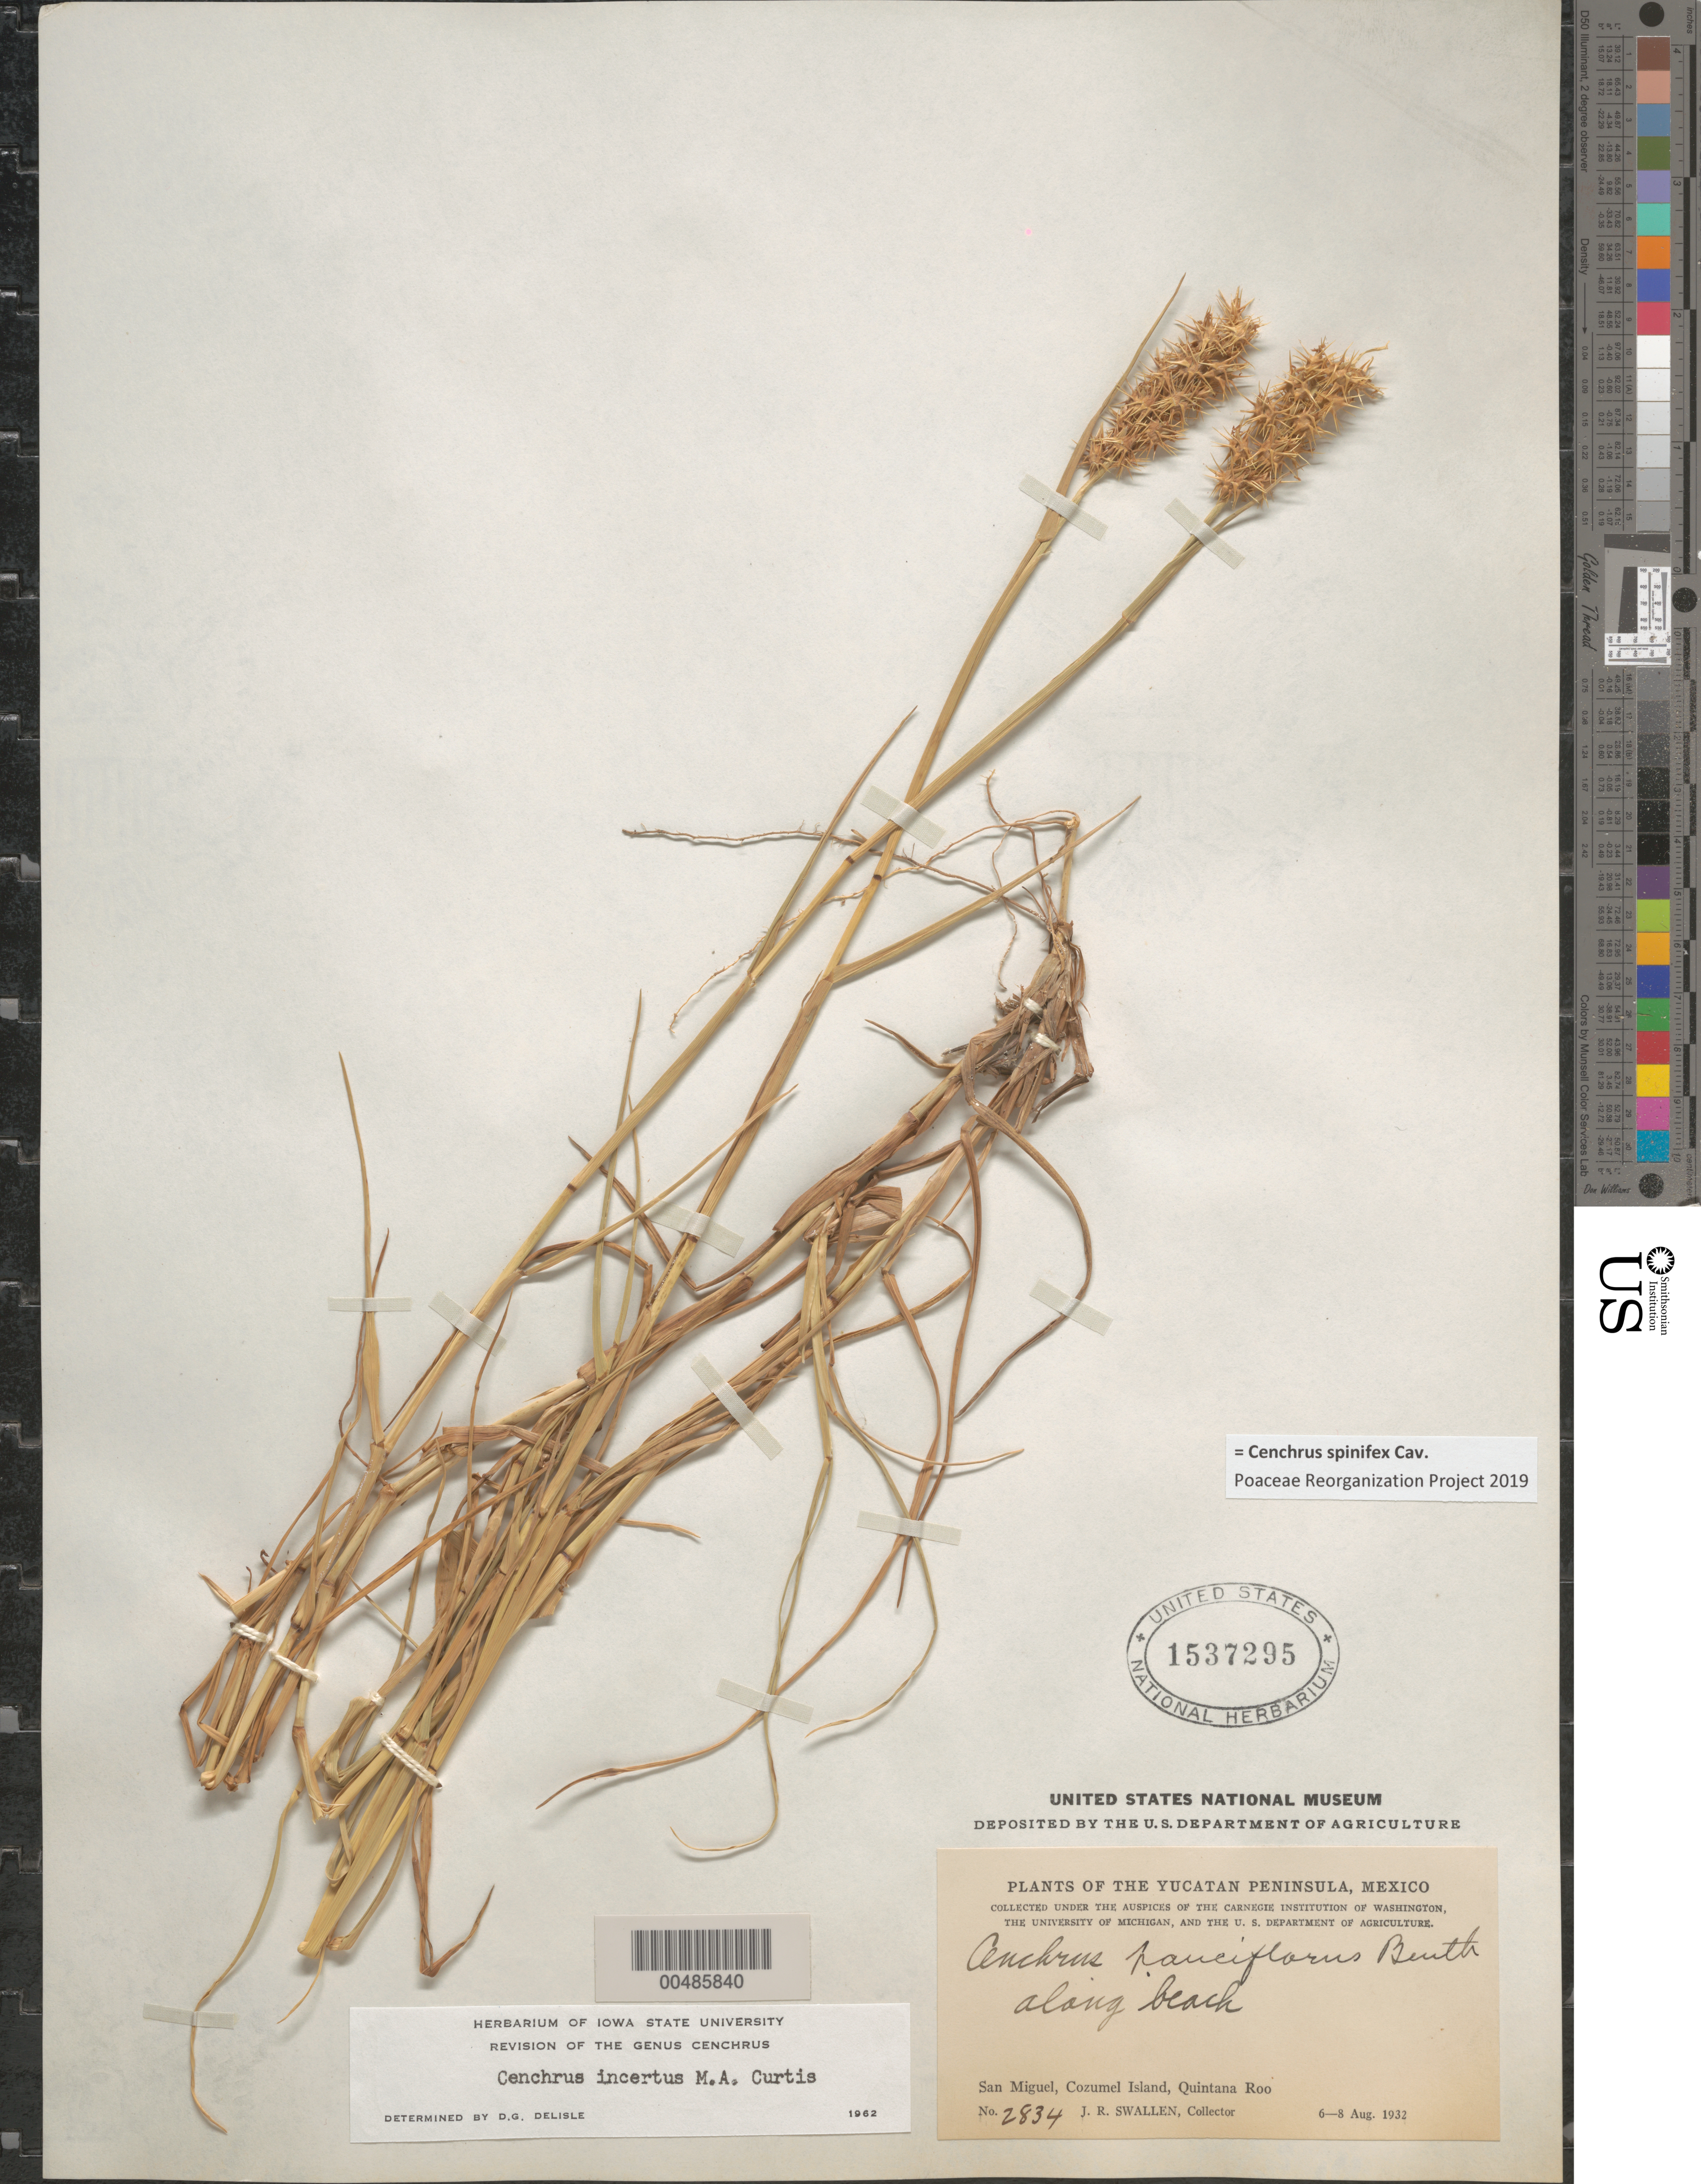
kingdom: Plantae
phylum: Tracheophyta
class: Liliopsida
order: Poales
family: Poaceae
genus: Cenchrus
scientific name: Cenchrus spinifex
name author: Cav.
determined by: Poaceae Reorganization Project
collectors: J. R. Swallen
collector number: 2834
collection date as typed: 6 Aug 1932 to 8 Aug 1932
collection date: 1932-08-06/1932-08-08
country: Mexico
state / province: Quintana Roo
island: Cozumel Island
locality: San Miguel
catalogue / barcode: US 1537295